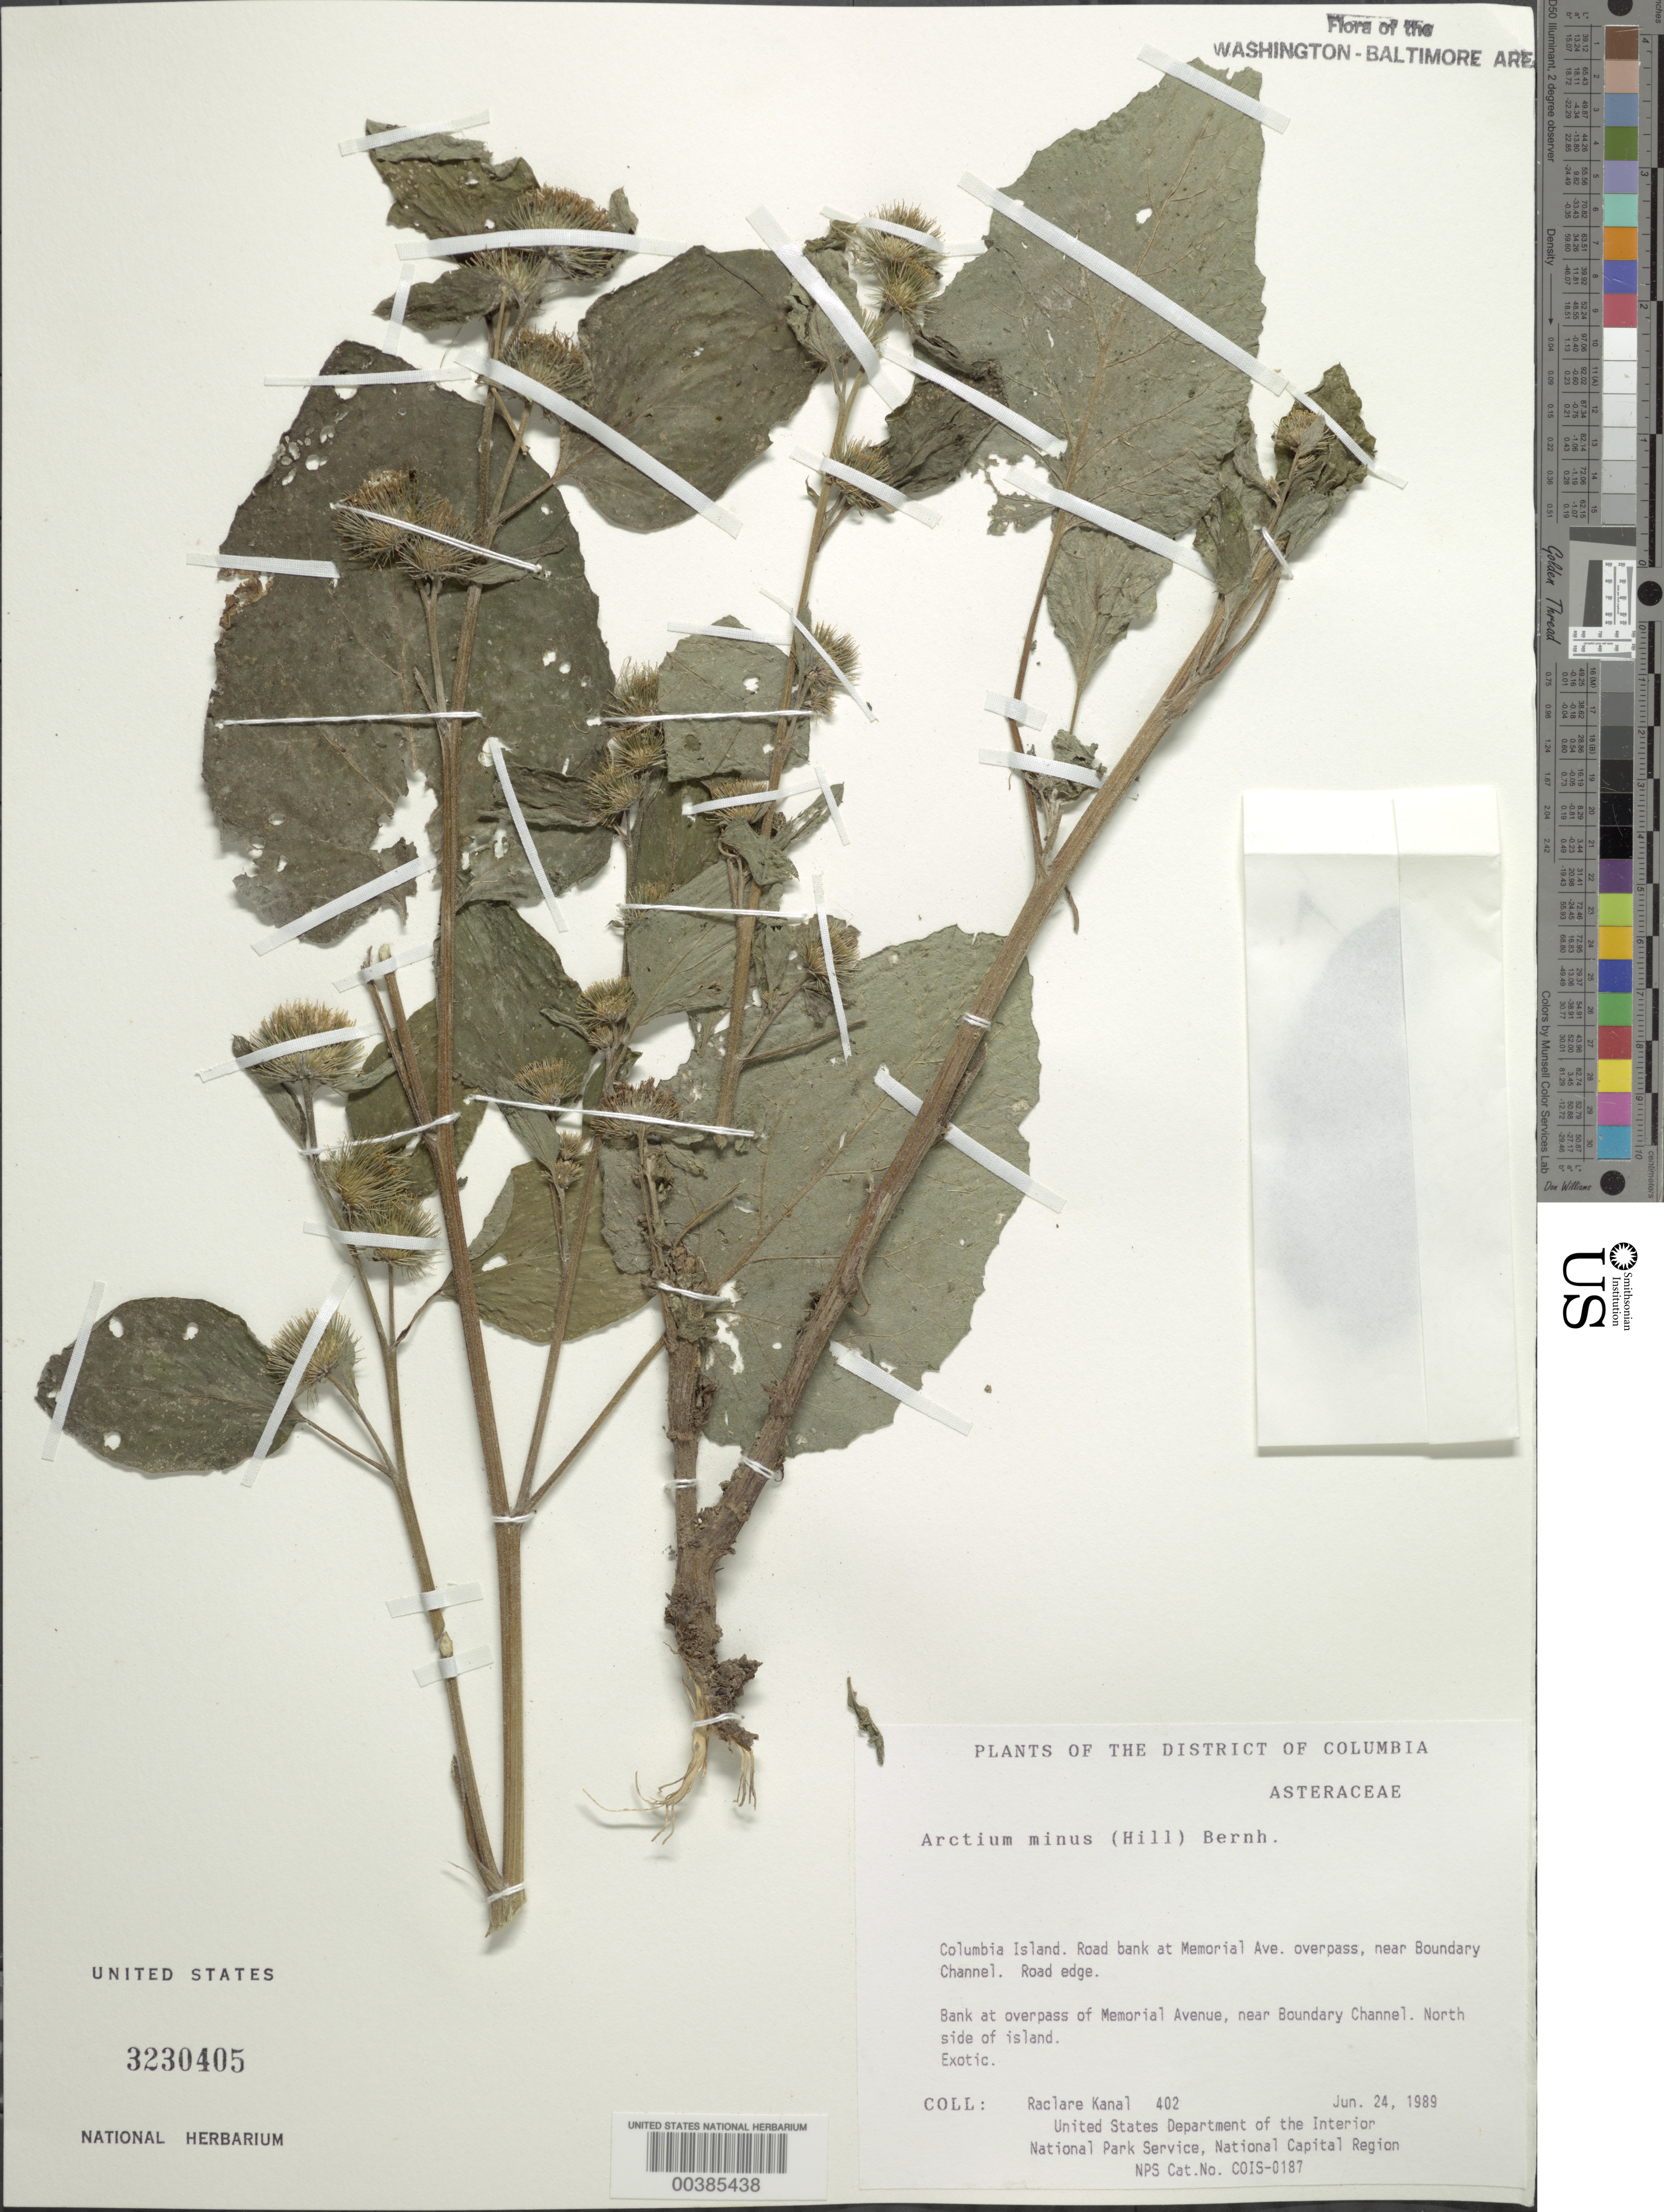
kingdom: Plantae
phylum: Tracheophyta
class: Magnoliopsida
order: Asterales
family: Asteraceae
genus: Arctium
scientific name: Arctium minus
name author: (Hill) Bernh.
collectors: R. Kanal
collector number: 402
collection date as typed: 24 Jun 1989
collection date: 1989-06-24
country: United States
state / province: District of Columbia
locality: Columbia Island, road bank at Memorial Ave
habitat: Road edge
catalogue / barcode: US 3230405